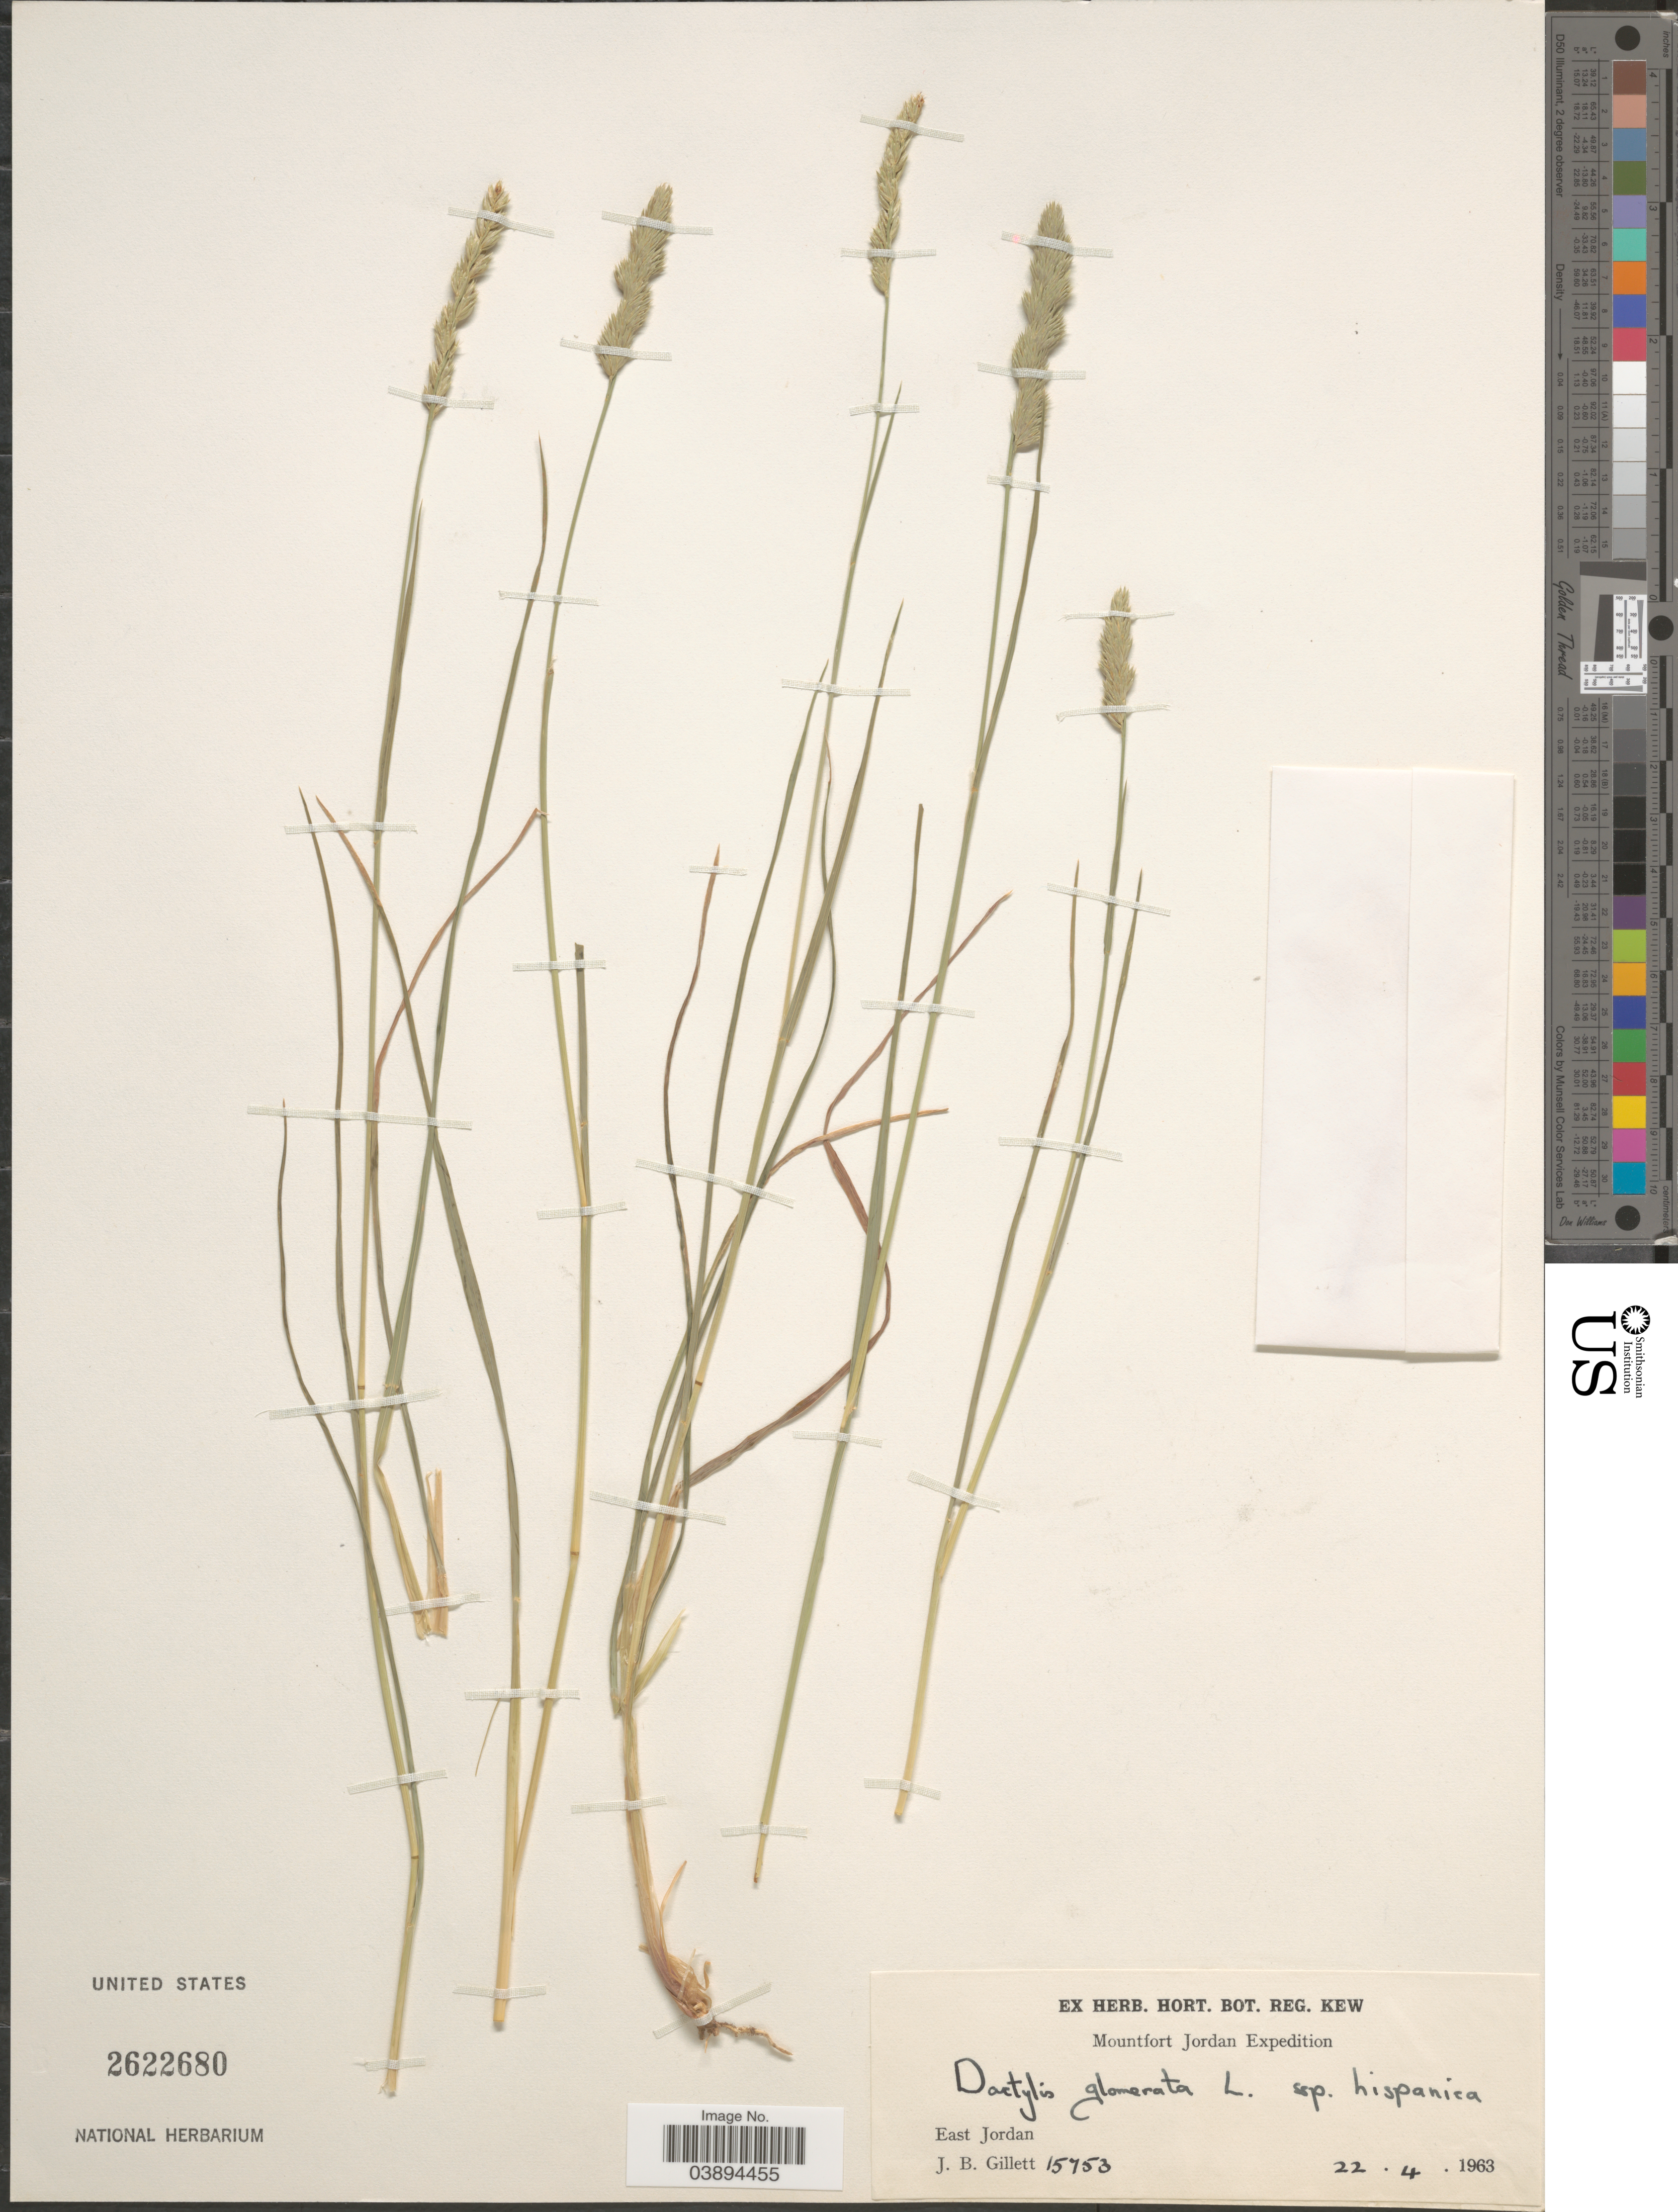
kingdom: Plantae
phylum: Tracheophyta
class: Liliopsida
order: Poales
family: Poaceae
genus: Dactylis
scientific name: Dactylis glomerata subsp. hispanica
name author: (Roth) Nyman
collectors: J. B. Gillett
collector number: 15753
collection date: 1963-04-22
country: Jordan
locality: East Jordan.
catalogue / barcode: US 2622680